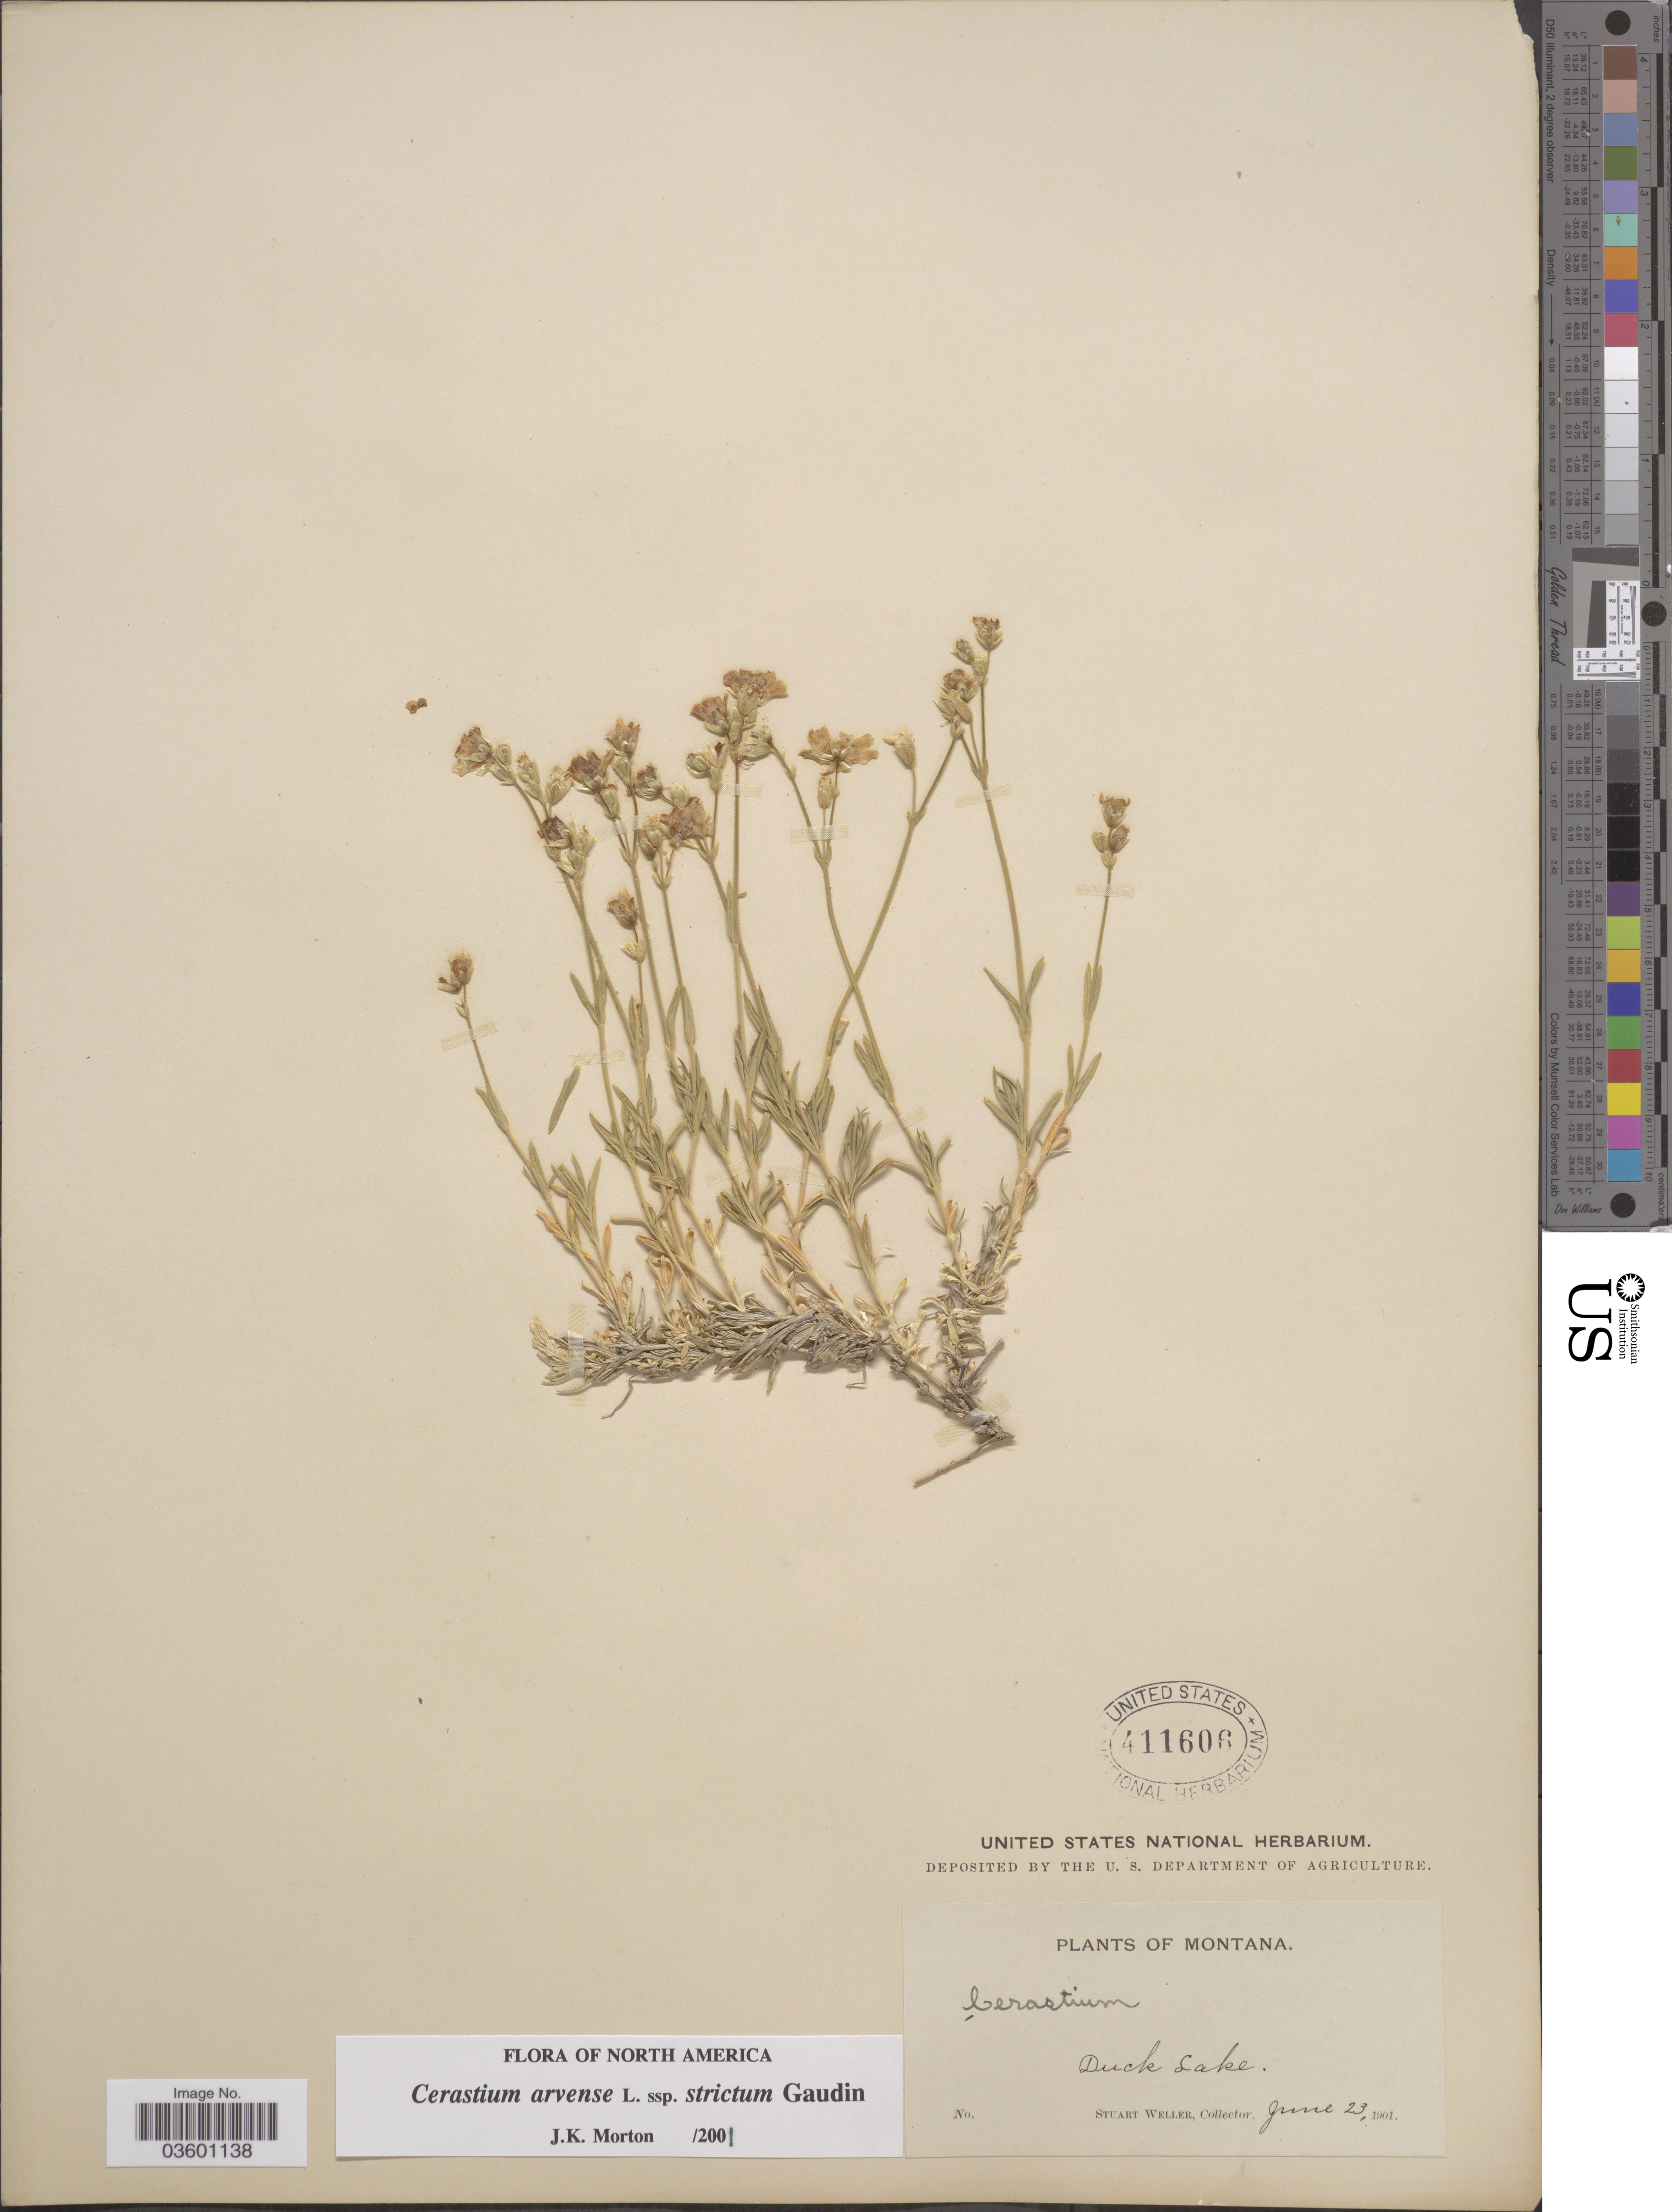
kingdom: Plantae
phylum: Tracheophyta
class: Magnoliopsida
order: Caryophyllales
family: Caryophyllaceae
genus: Cerastium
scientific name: Cerastium arvense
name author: L.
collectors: S. Weller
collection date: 1901-06-23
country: United States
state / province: Montana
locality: Duck Lake.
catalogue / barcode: US 411606